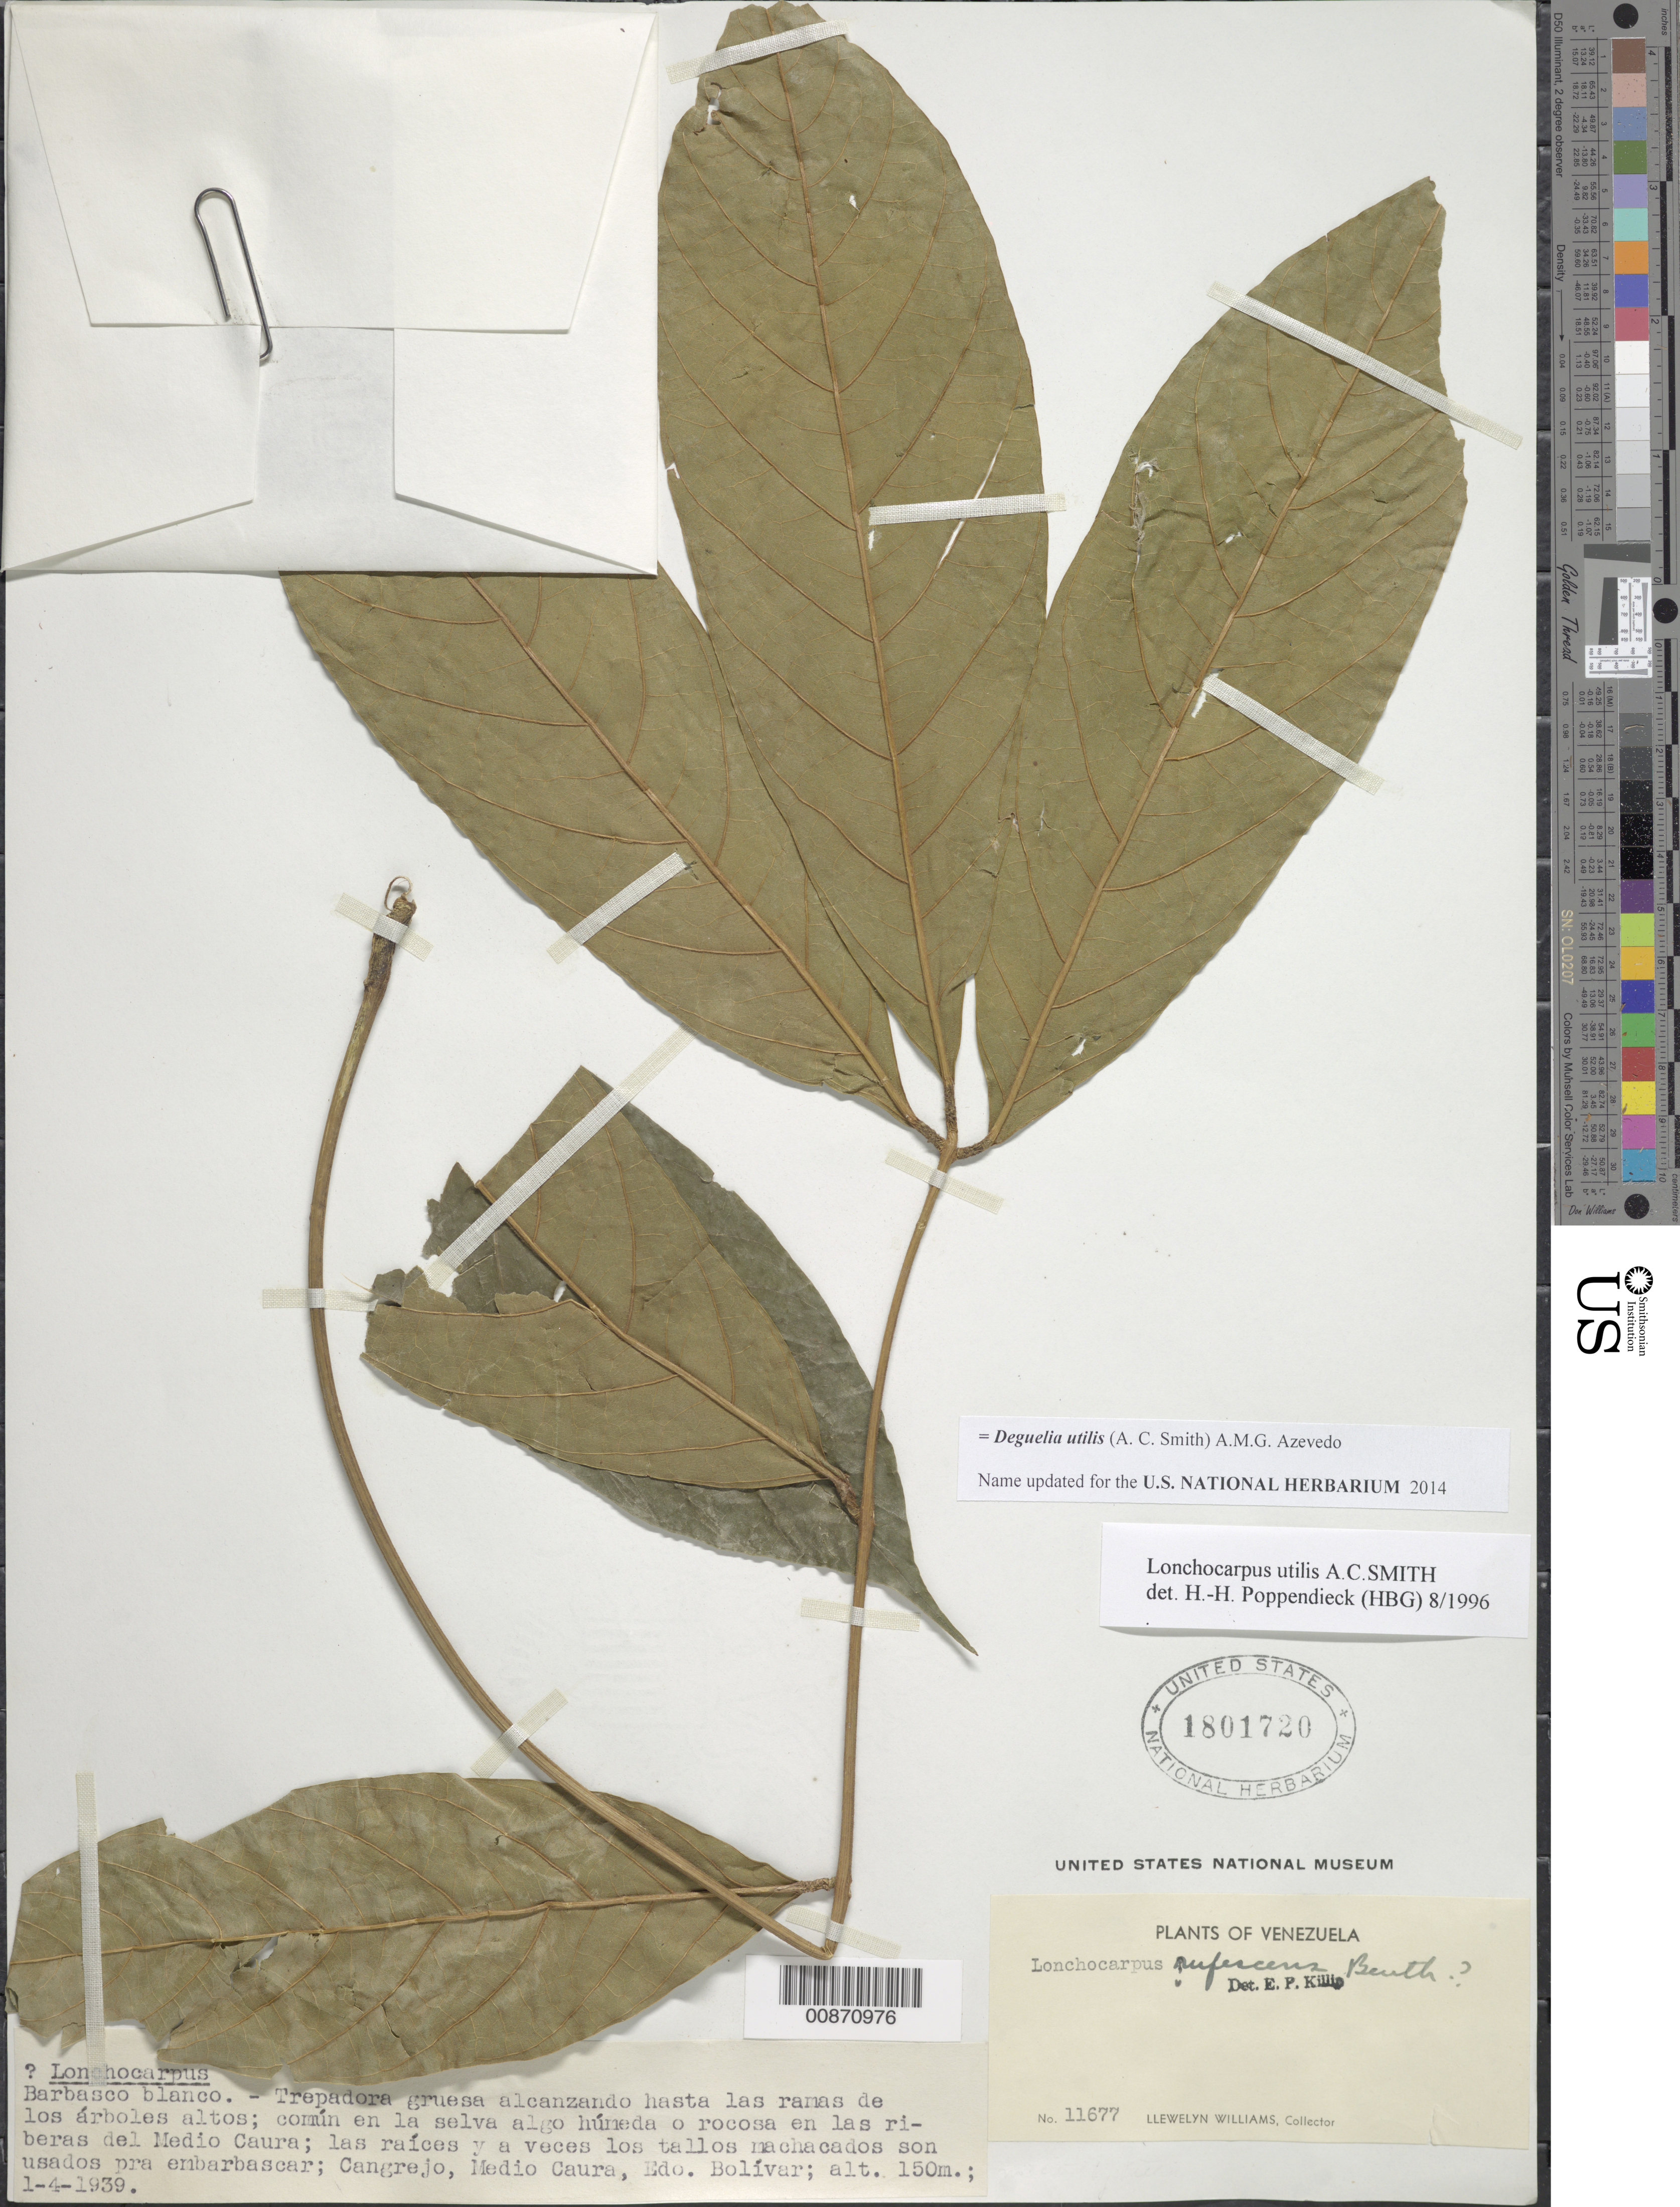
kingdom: Plantae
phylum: Tracheophyta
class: Magnoliopsida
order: Fabales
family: Fabaceae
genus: Deguelia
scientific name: Deguelia utilis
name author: (A.C. Sm.) A.M.G. Azevedo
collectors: Ll. Williams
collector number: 11677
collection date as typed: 1-Apr-39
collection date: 1939-04-01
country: Venezuela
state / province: Bolívar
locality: Medio Caura, Cangrejo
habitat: Selva algo humedo o rocosa en las riberas del rio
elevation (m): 150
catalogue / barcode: US 1801720